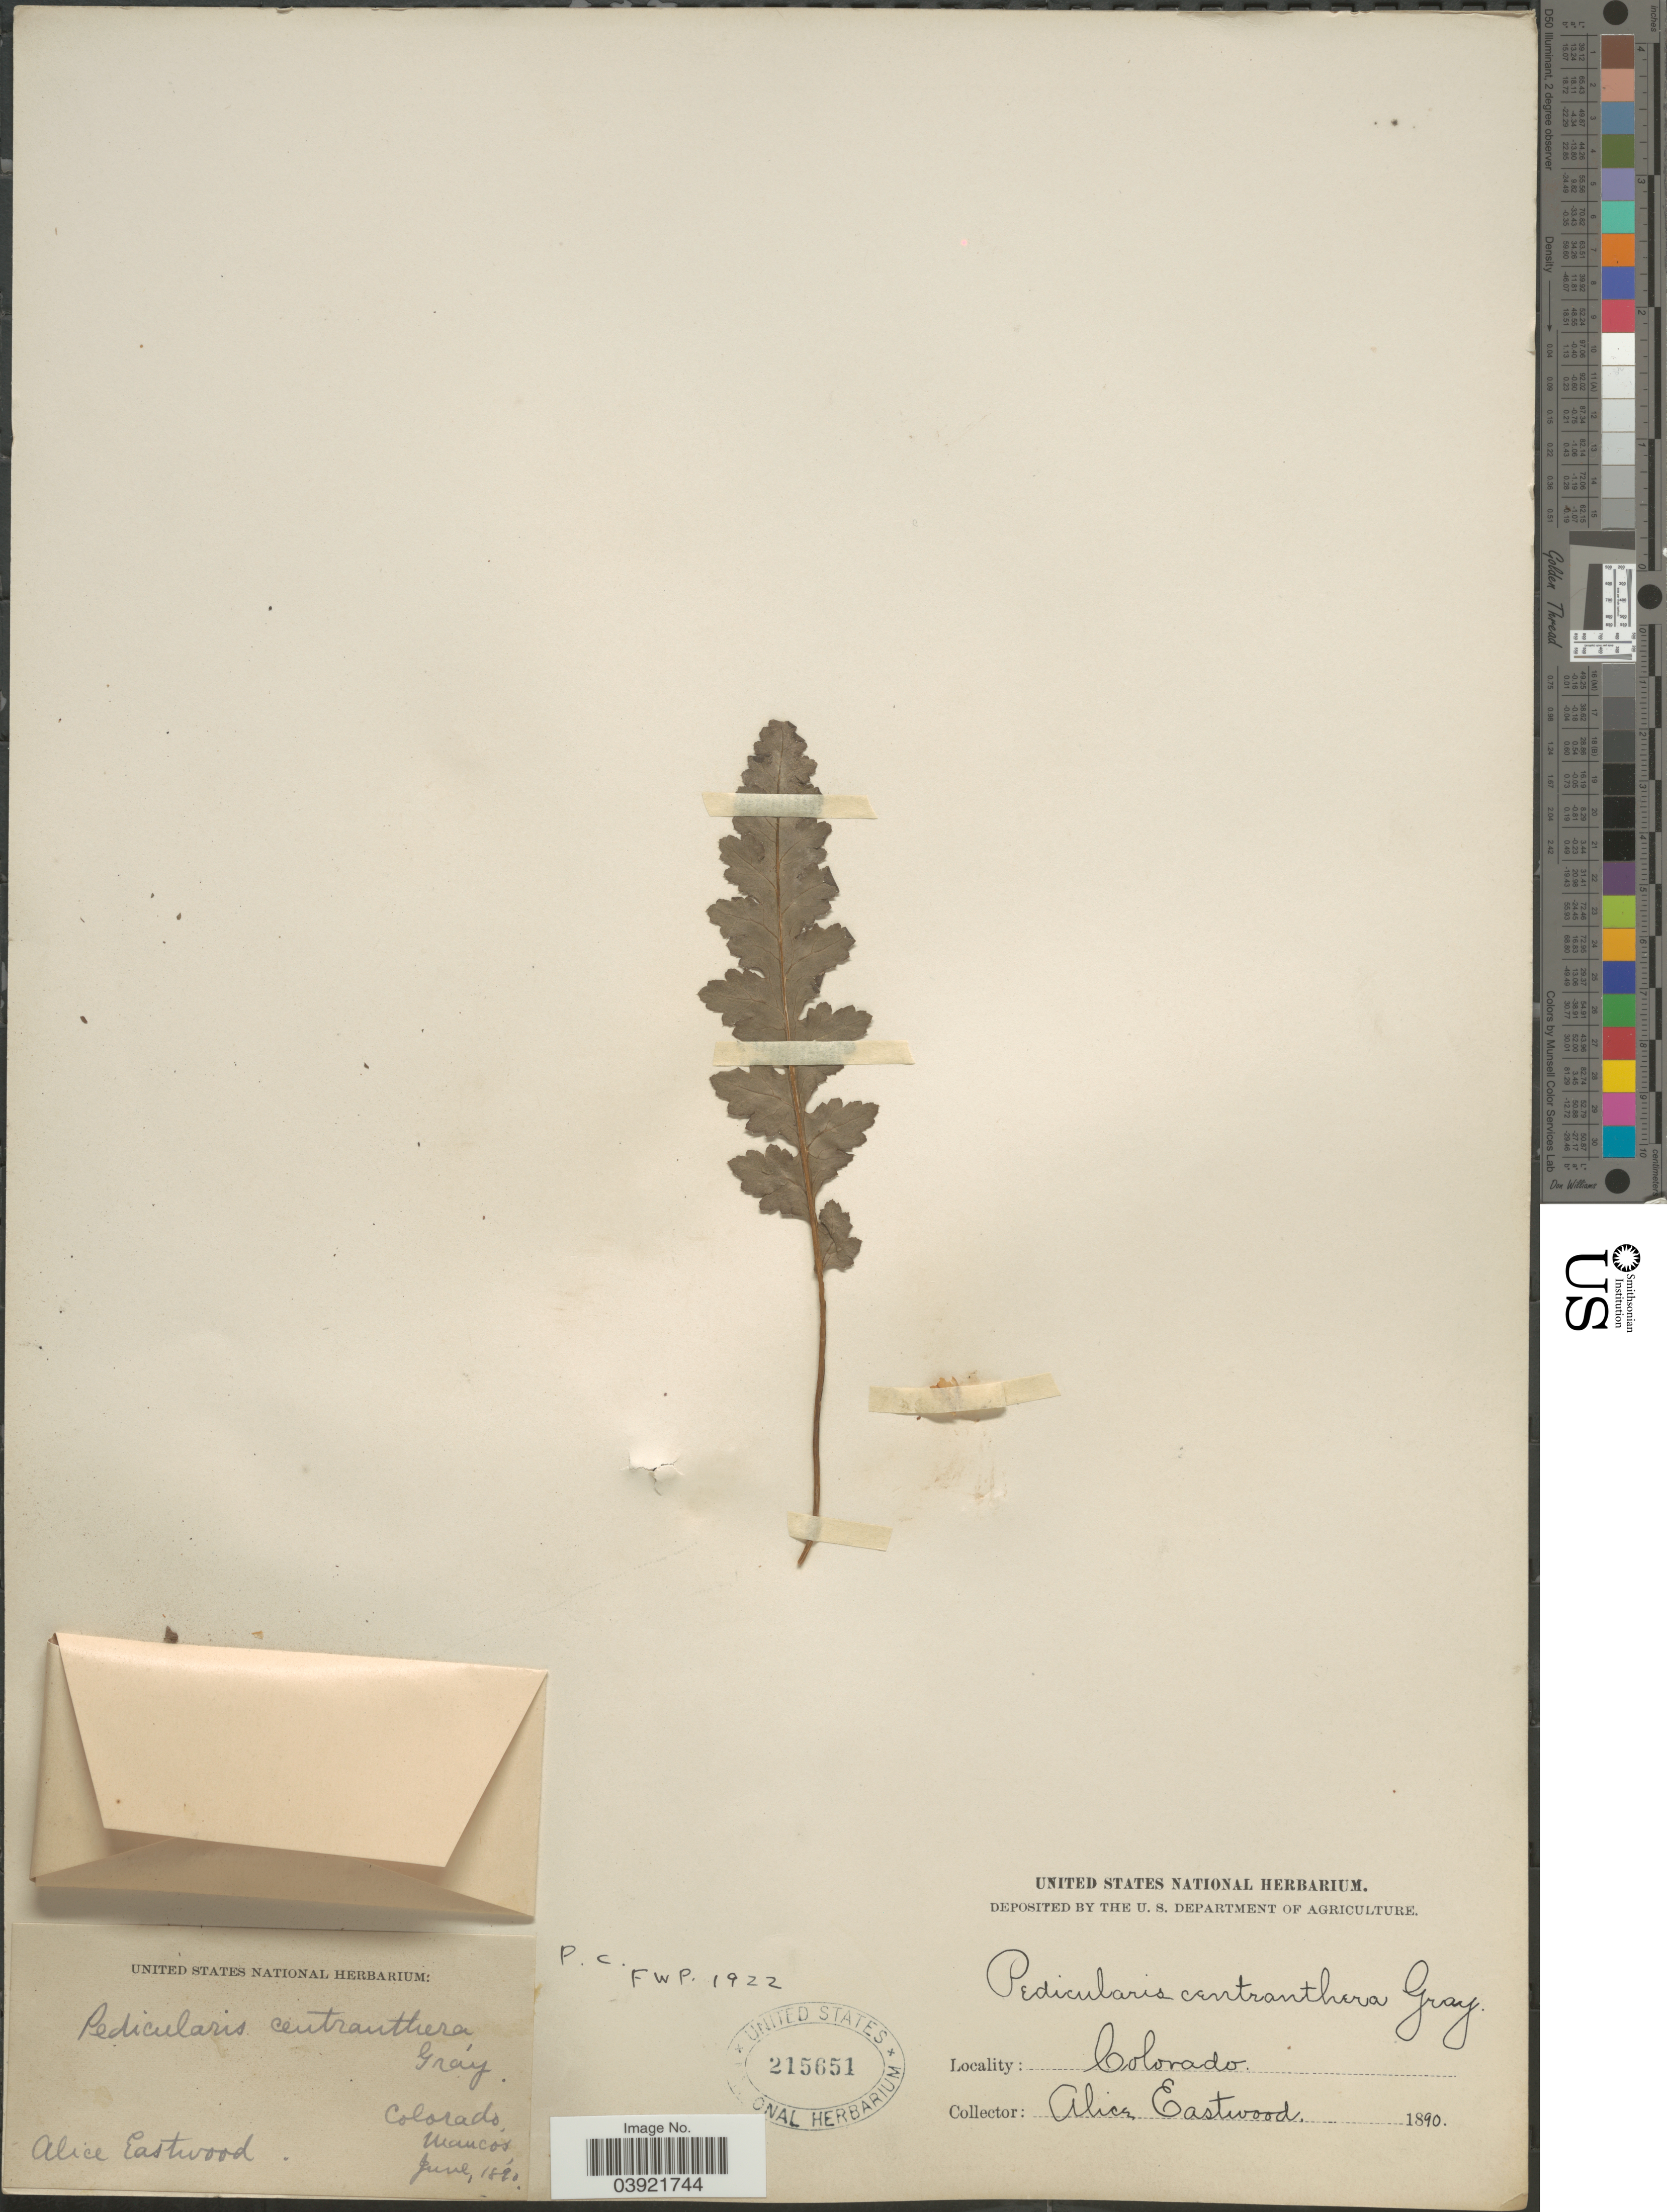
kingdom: Plantae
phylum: Tracheophyta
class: Magnoliopsida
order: Lamiales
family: Orobanchaceae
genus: Pedicularis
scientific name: Pedicularis centranthera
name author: A. Gray in Emory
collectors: A. Eastwood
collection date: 1890-06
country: United States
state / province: Colorado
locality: Mancos.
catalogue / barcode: US 215651